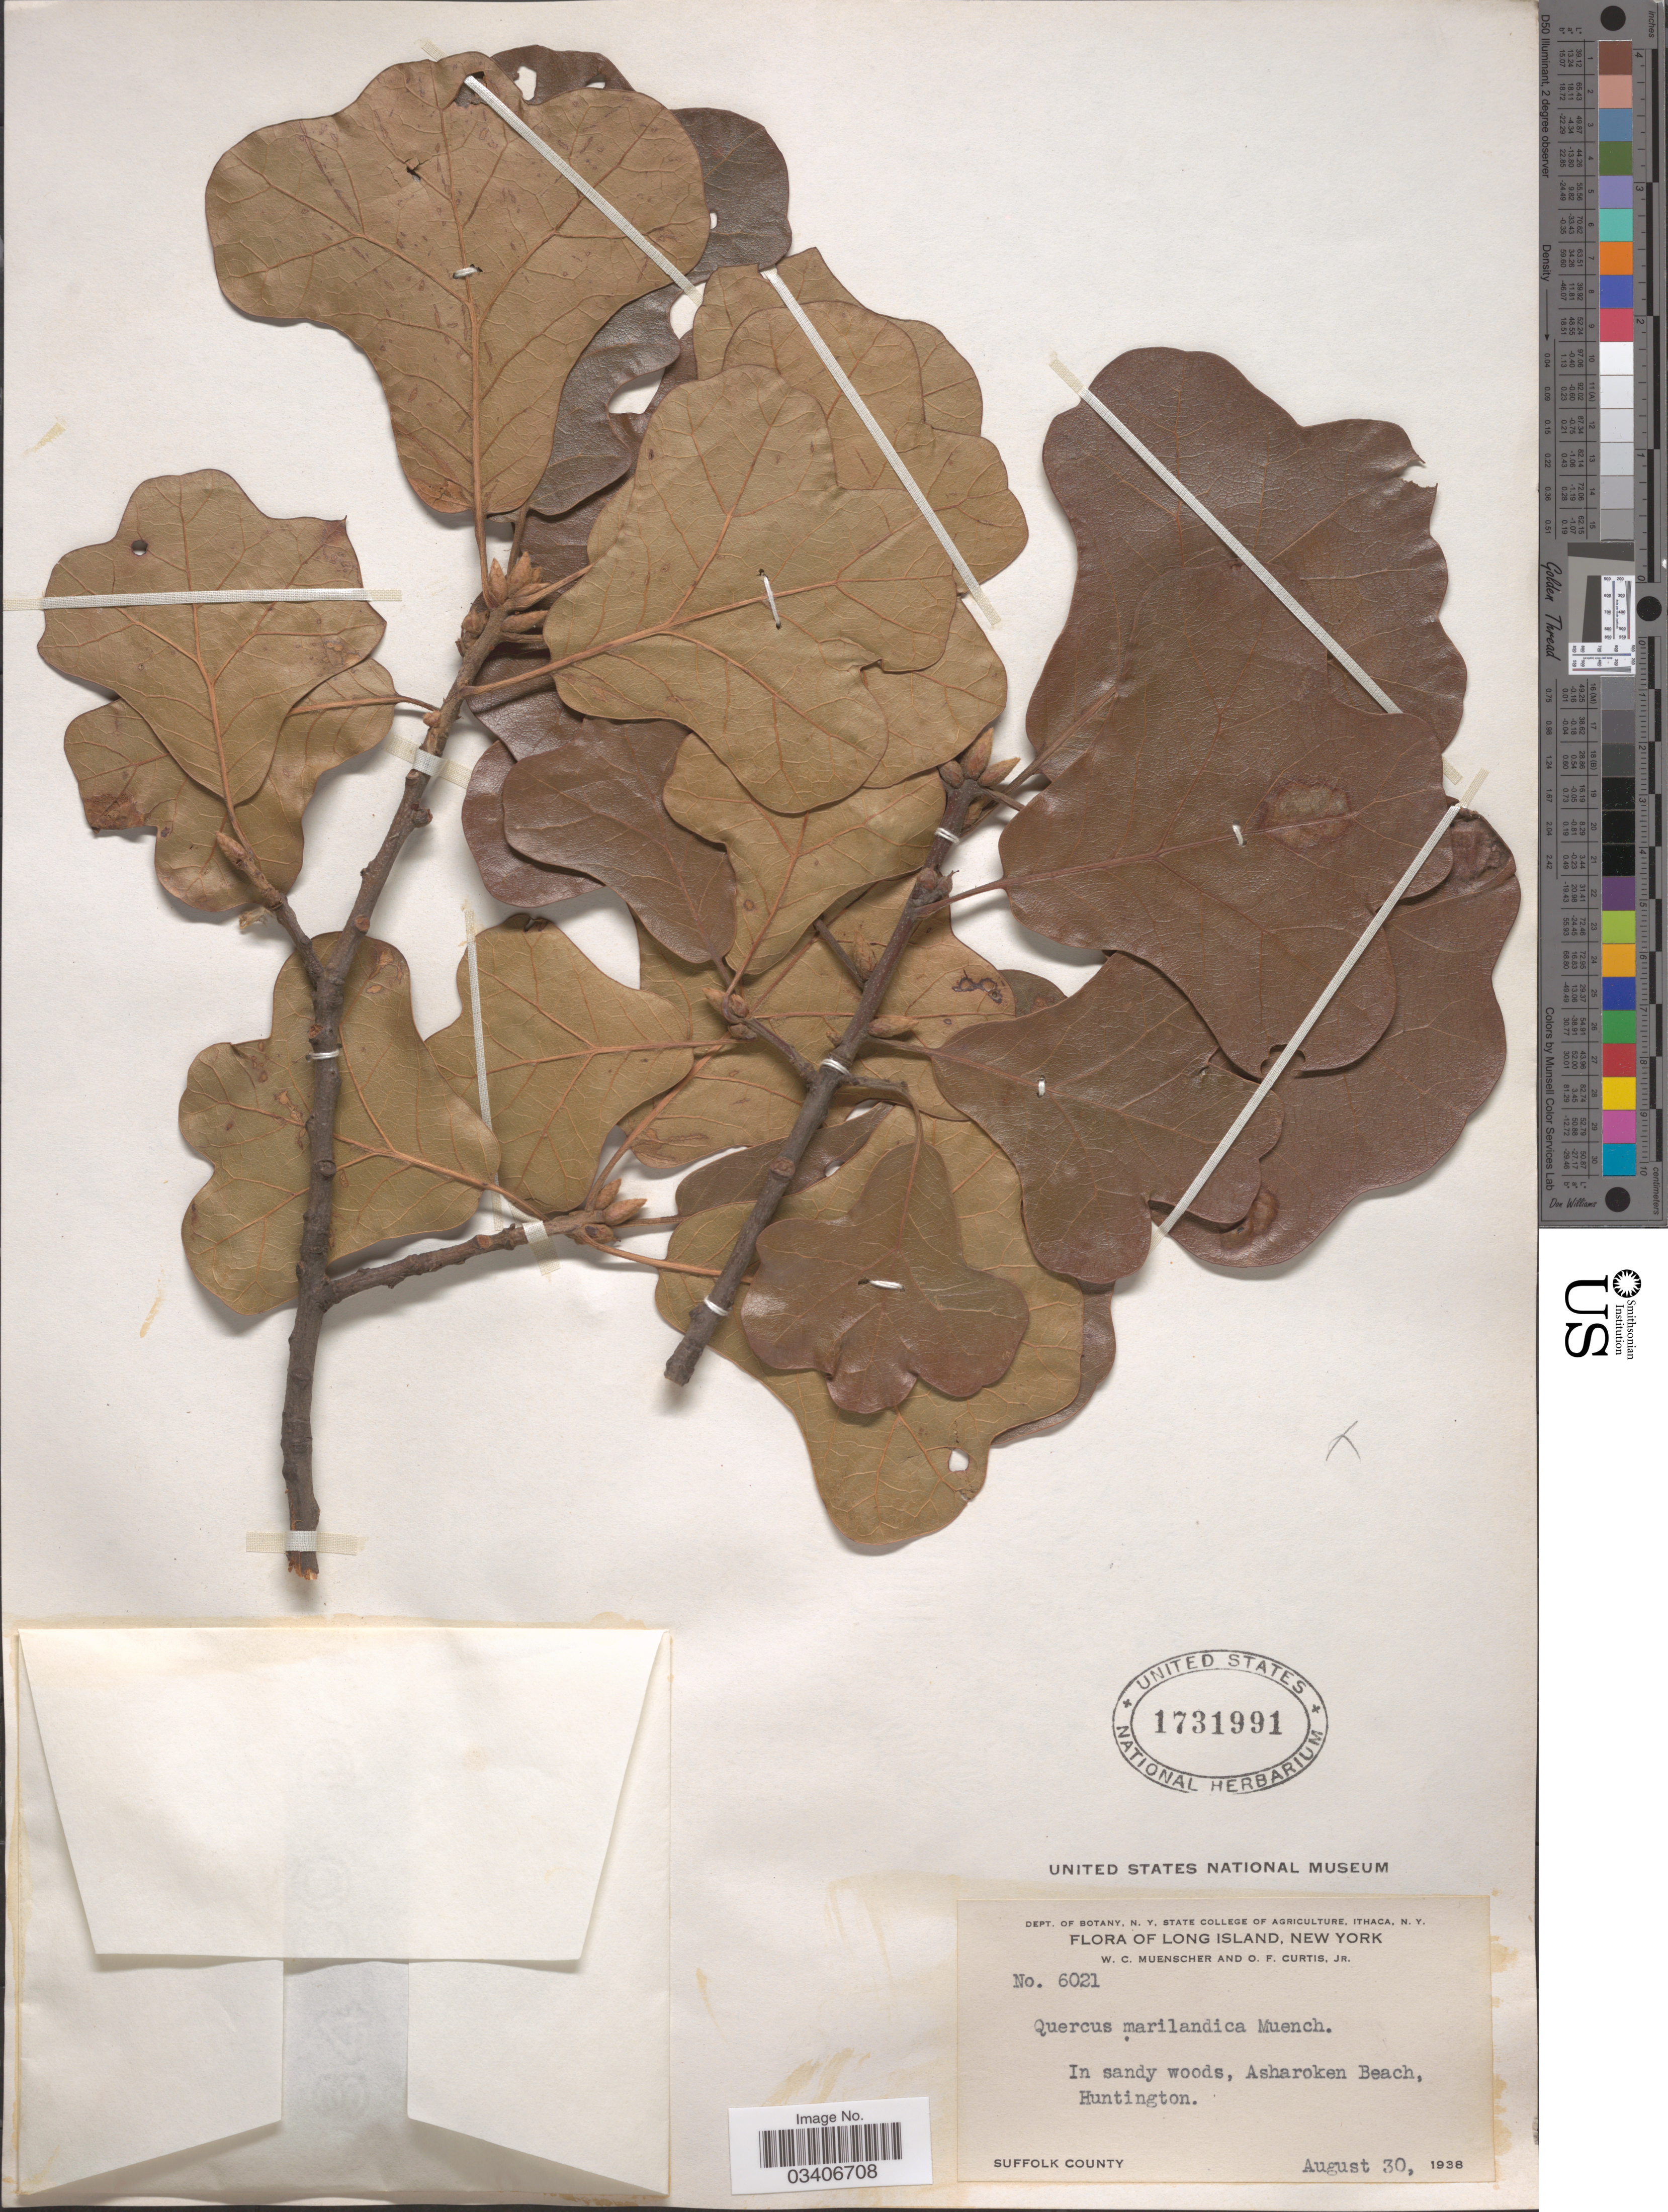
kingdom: Plantae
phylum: Tracheophyta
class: Magnoliopsida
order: Fagales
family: Fagaceae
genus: Quercus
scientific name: Quercus marilandica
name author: (L.) Münchh.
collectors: W. Muenscher & O. Curtis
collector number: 6021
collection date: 1938-08-30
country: United States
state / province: New York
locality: Long Island. Asharoken Beach, Huntington.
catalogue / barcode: US 1731991